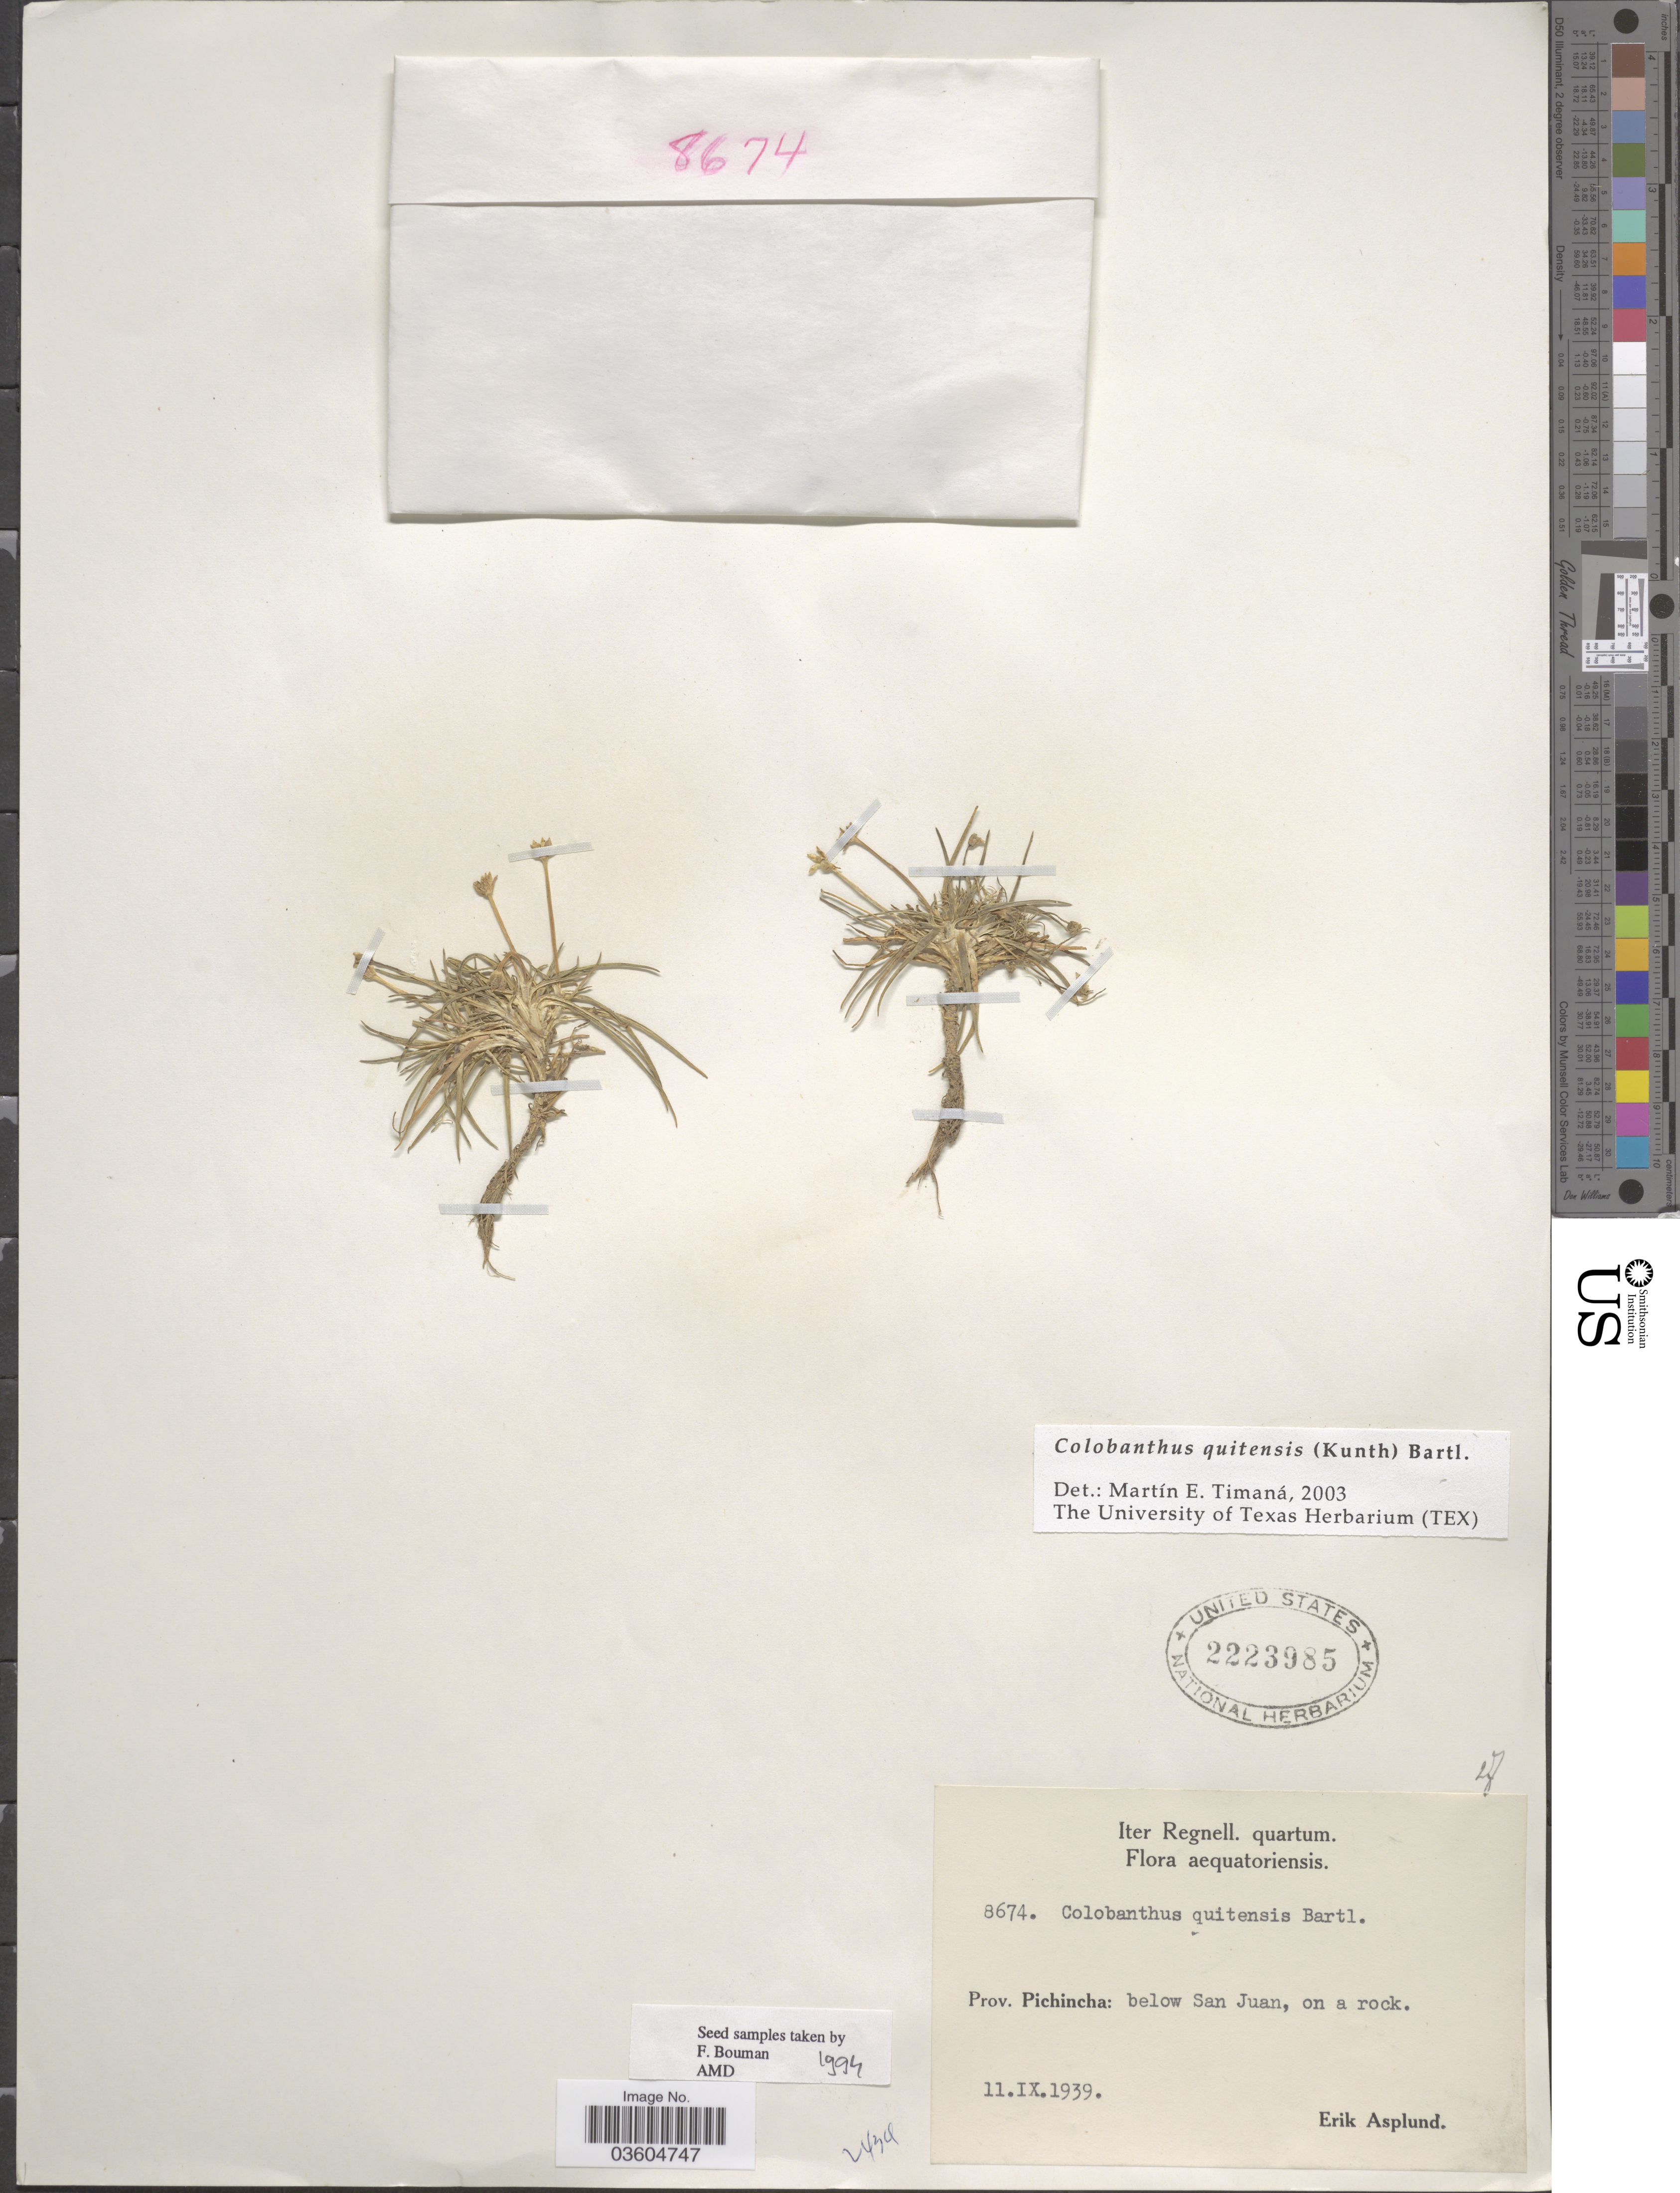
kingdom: Plantae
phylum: Tracheophyta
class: Magnoliopsida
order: Caryophyllales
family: Caryophyllaceae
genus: Colobanthus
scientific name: Colobanthus quitensis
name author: (Kunth) Bartl.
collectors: E. Asplund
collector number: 8674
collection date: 1939-09-11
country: Ecuador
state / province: Pichincha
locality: Below San Juan, on a rock.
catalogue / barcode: US 2223985